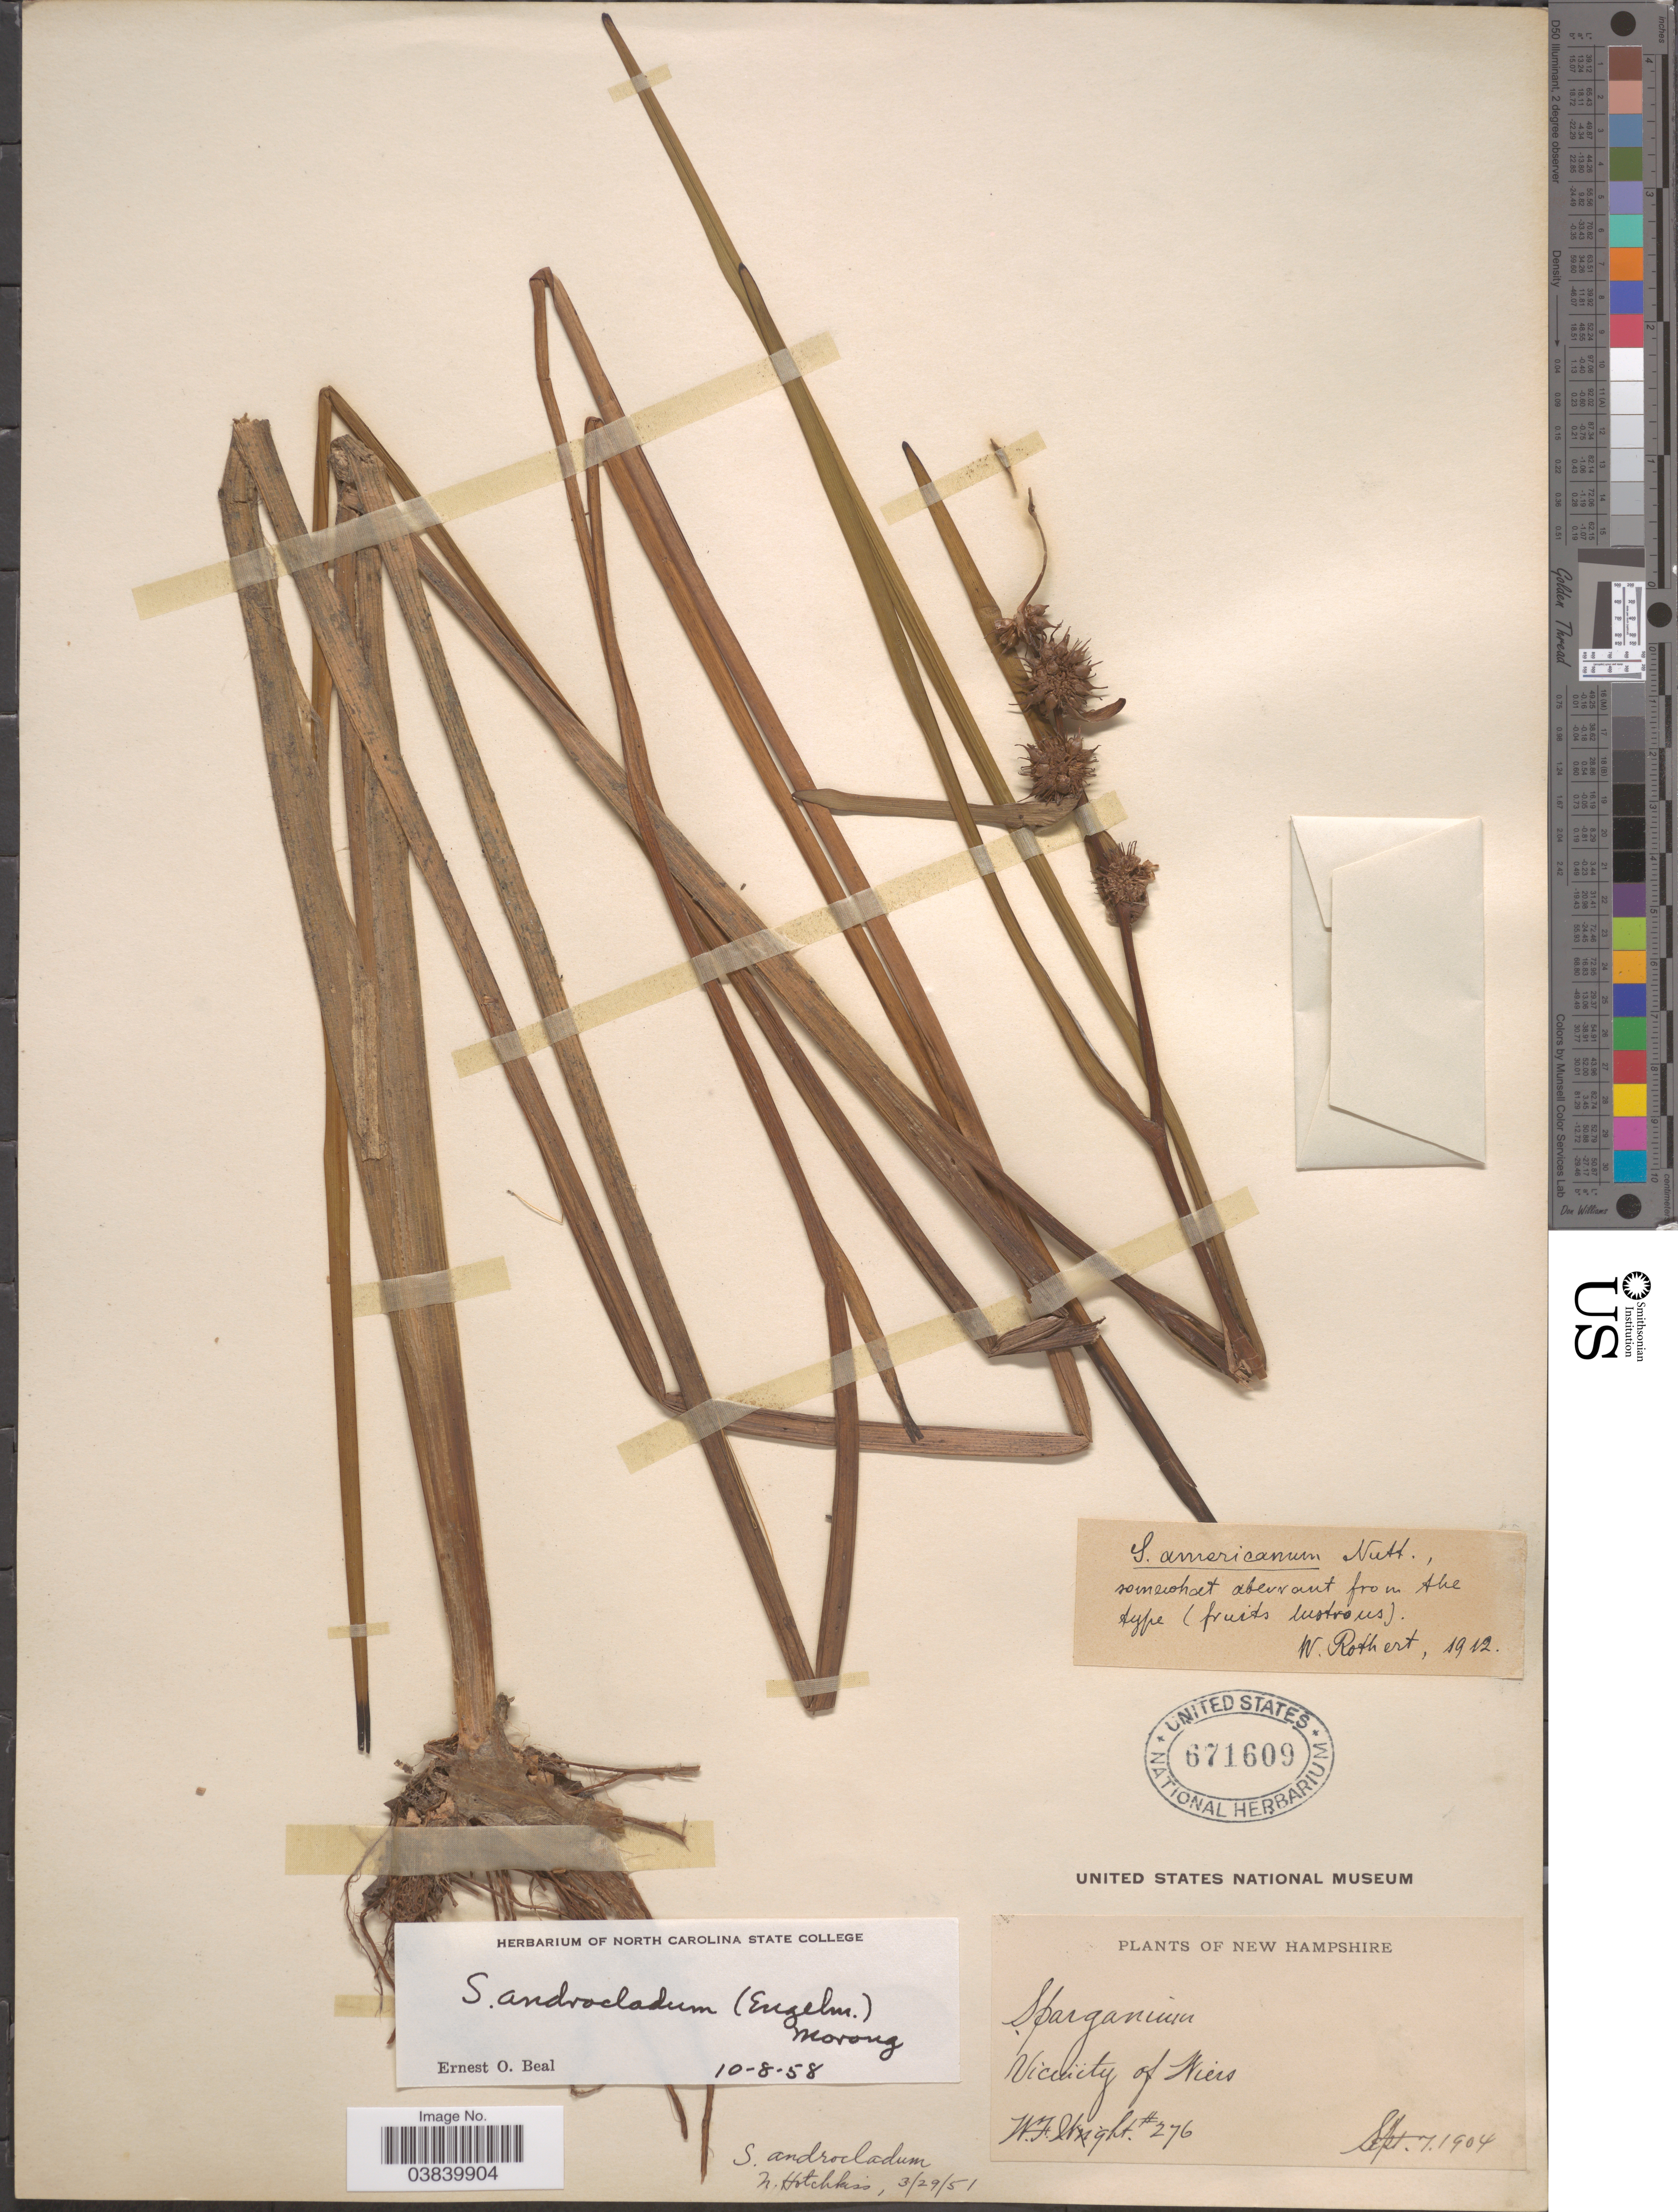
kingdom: Plantae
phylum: Tracheophyta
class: Liliopsida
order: Poales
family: Typhaceae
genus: Sparganium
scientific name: Sparganium androcladum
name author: Morong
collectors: W. F. Wright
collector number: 276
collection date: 1904-09-07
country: United States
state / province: New Hampshire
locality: Vicinity of Wiers.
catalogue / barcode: US 671609